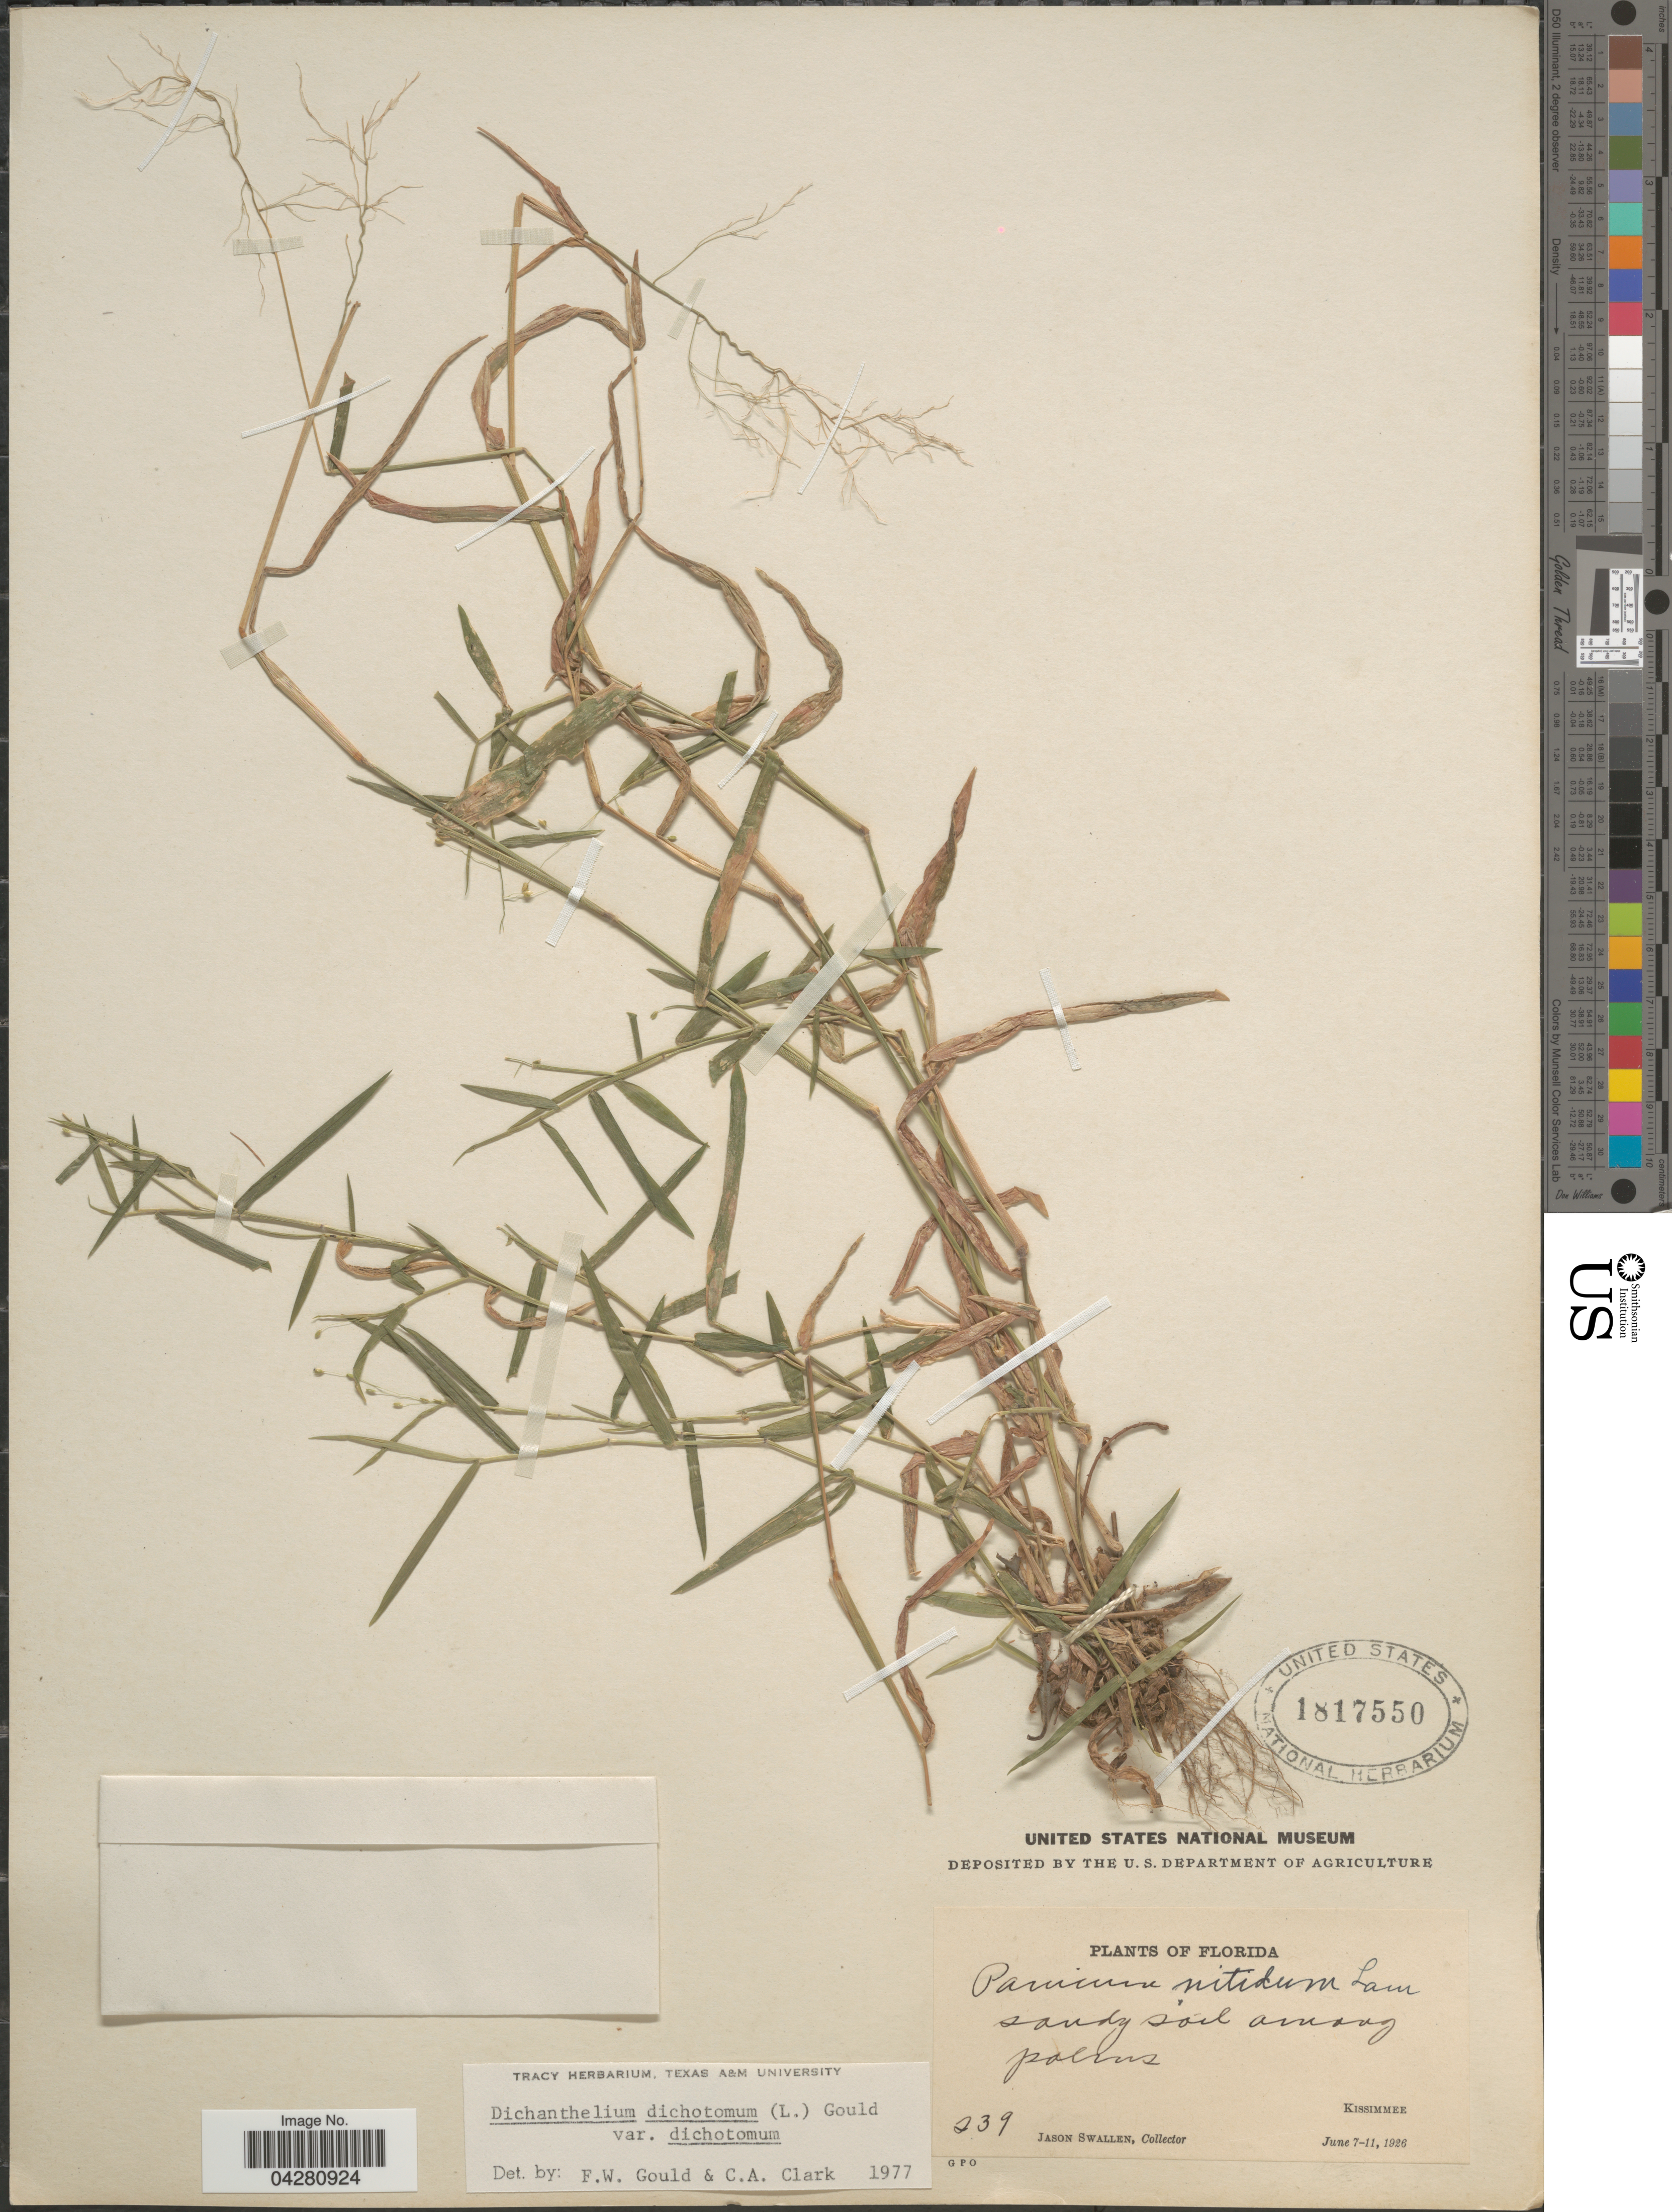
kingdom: Plantae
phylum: Tracheophyta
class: Liliopsida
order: Poales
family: Poaceae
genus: Dichanthelium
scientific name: Dichanthelium dichotomum var. dichotomum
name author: (L.) Gould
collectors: J. R. Swallen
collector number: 239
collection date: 1926-06-07/1926-06-11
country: United States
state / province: Florida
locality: Sandy soil among palms. Kissimmee.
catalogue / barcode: US 1817550